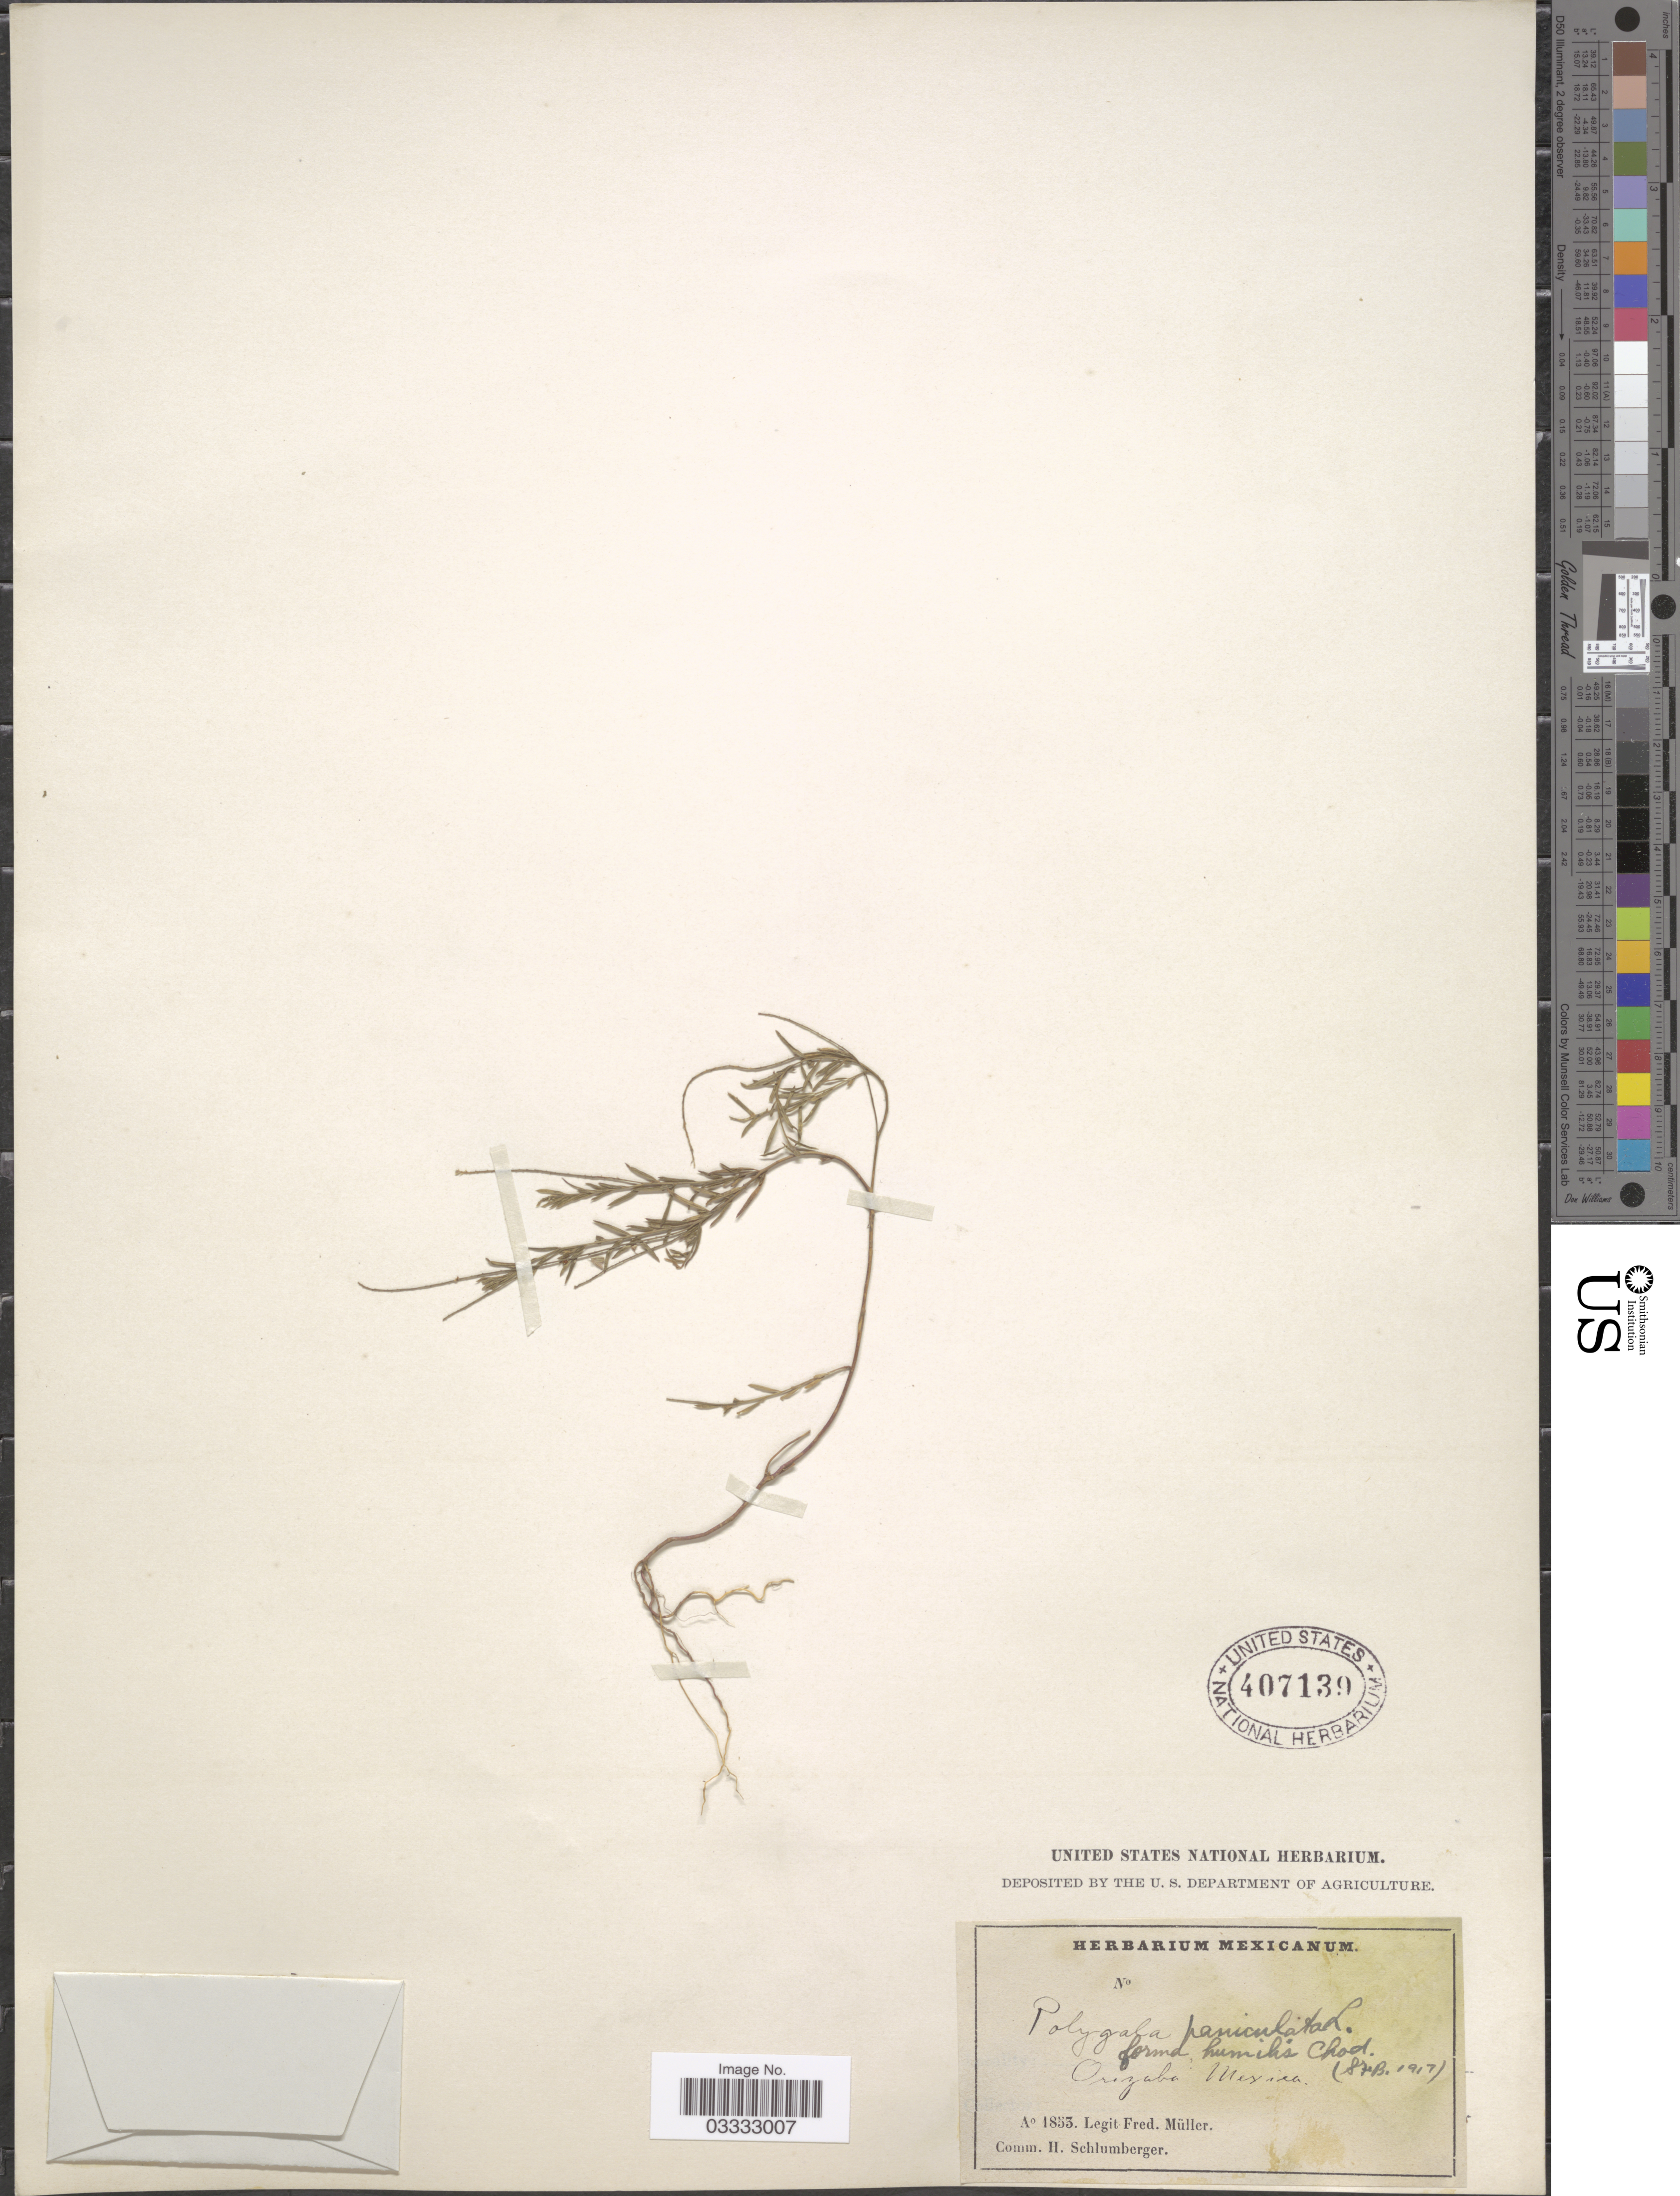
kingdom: Plantae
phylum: Tracheophyta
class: Magnoliopsida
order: Fabales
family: Polygalaceae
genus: Polygala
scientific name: Polygala paniculata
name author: L.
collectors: F. Müller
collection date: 1853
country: Mexico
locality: Orizaba.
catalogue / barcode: US 407139